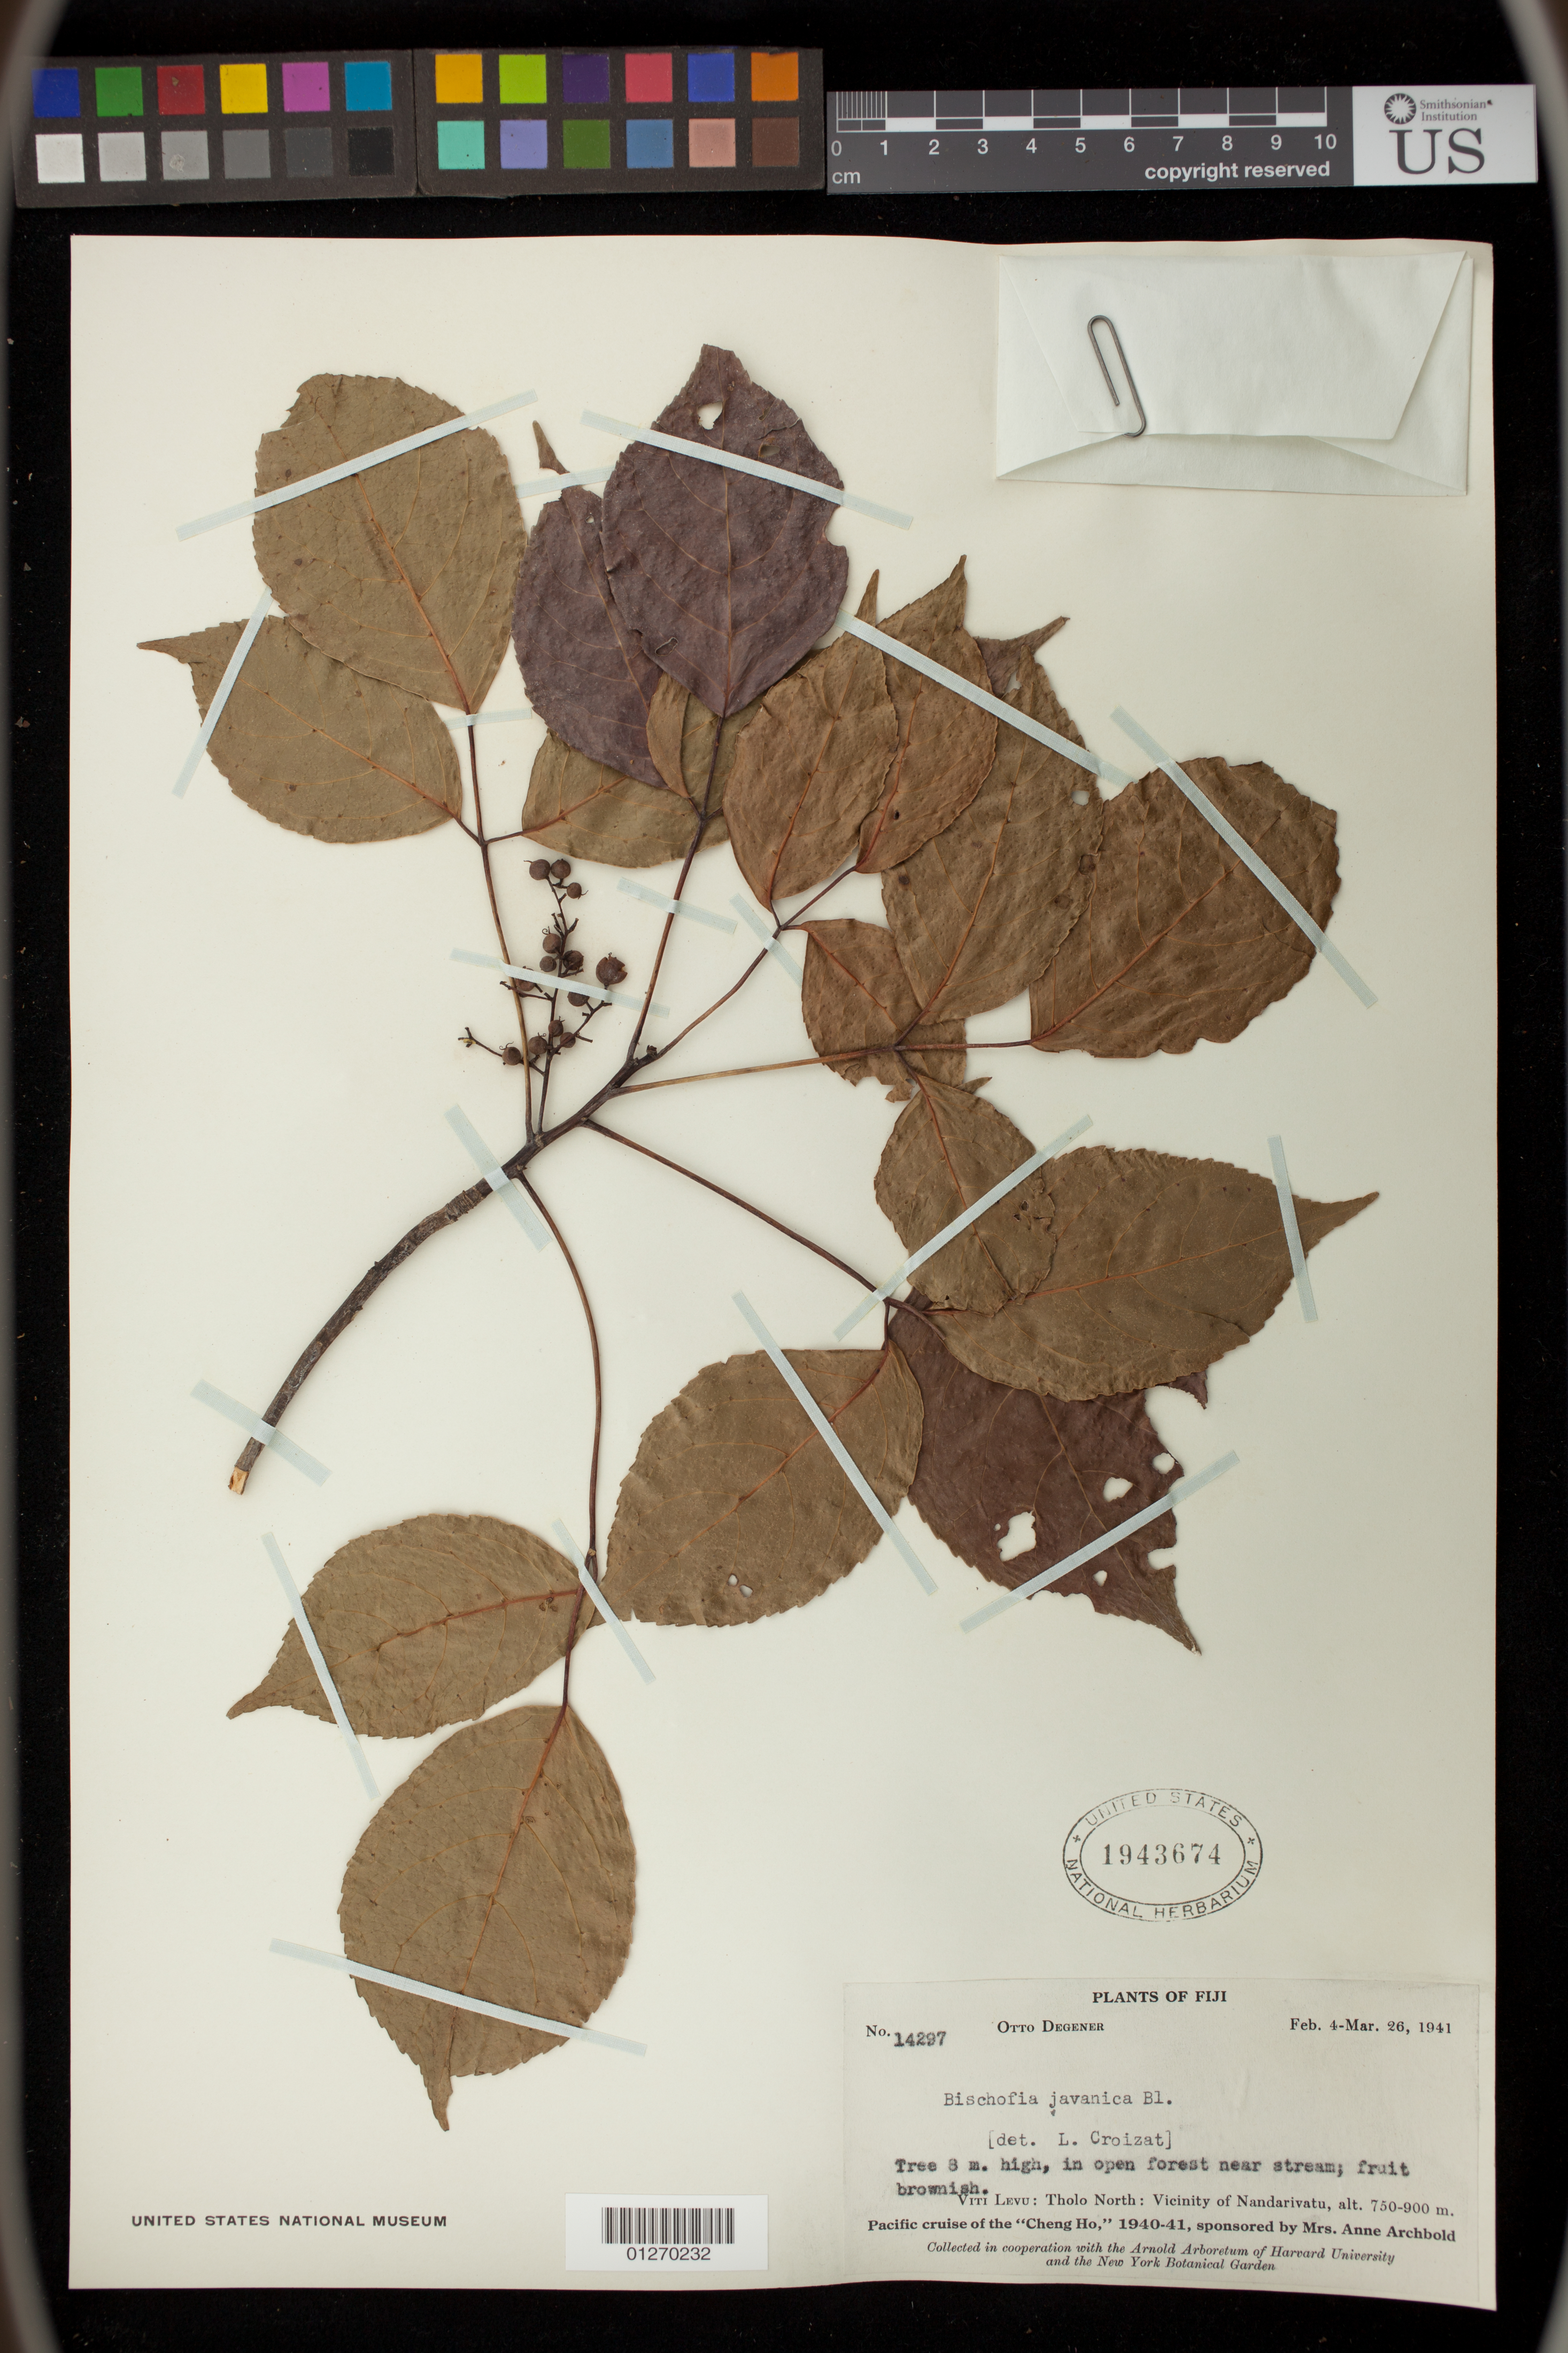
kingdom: Plantae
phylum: Tracheophyta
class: Magnoliopsida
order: Malpighiales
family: Phyllanthaceae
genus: Bischofia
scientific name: Bischofia javanica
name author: Blume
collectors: O. Degener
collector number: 14297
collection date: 1941-02-04/1941-03-26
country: Fiji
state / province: Western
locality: Viti Levu: Tholo North: Vicinity of Nandarivatu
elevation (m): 750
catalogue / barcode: US 1943674